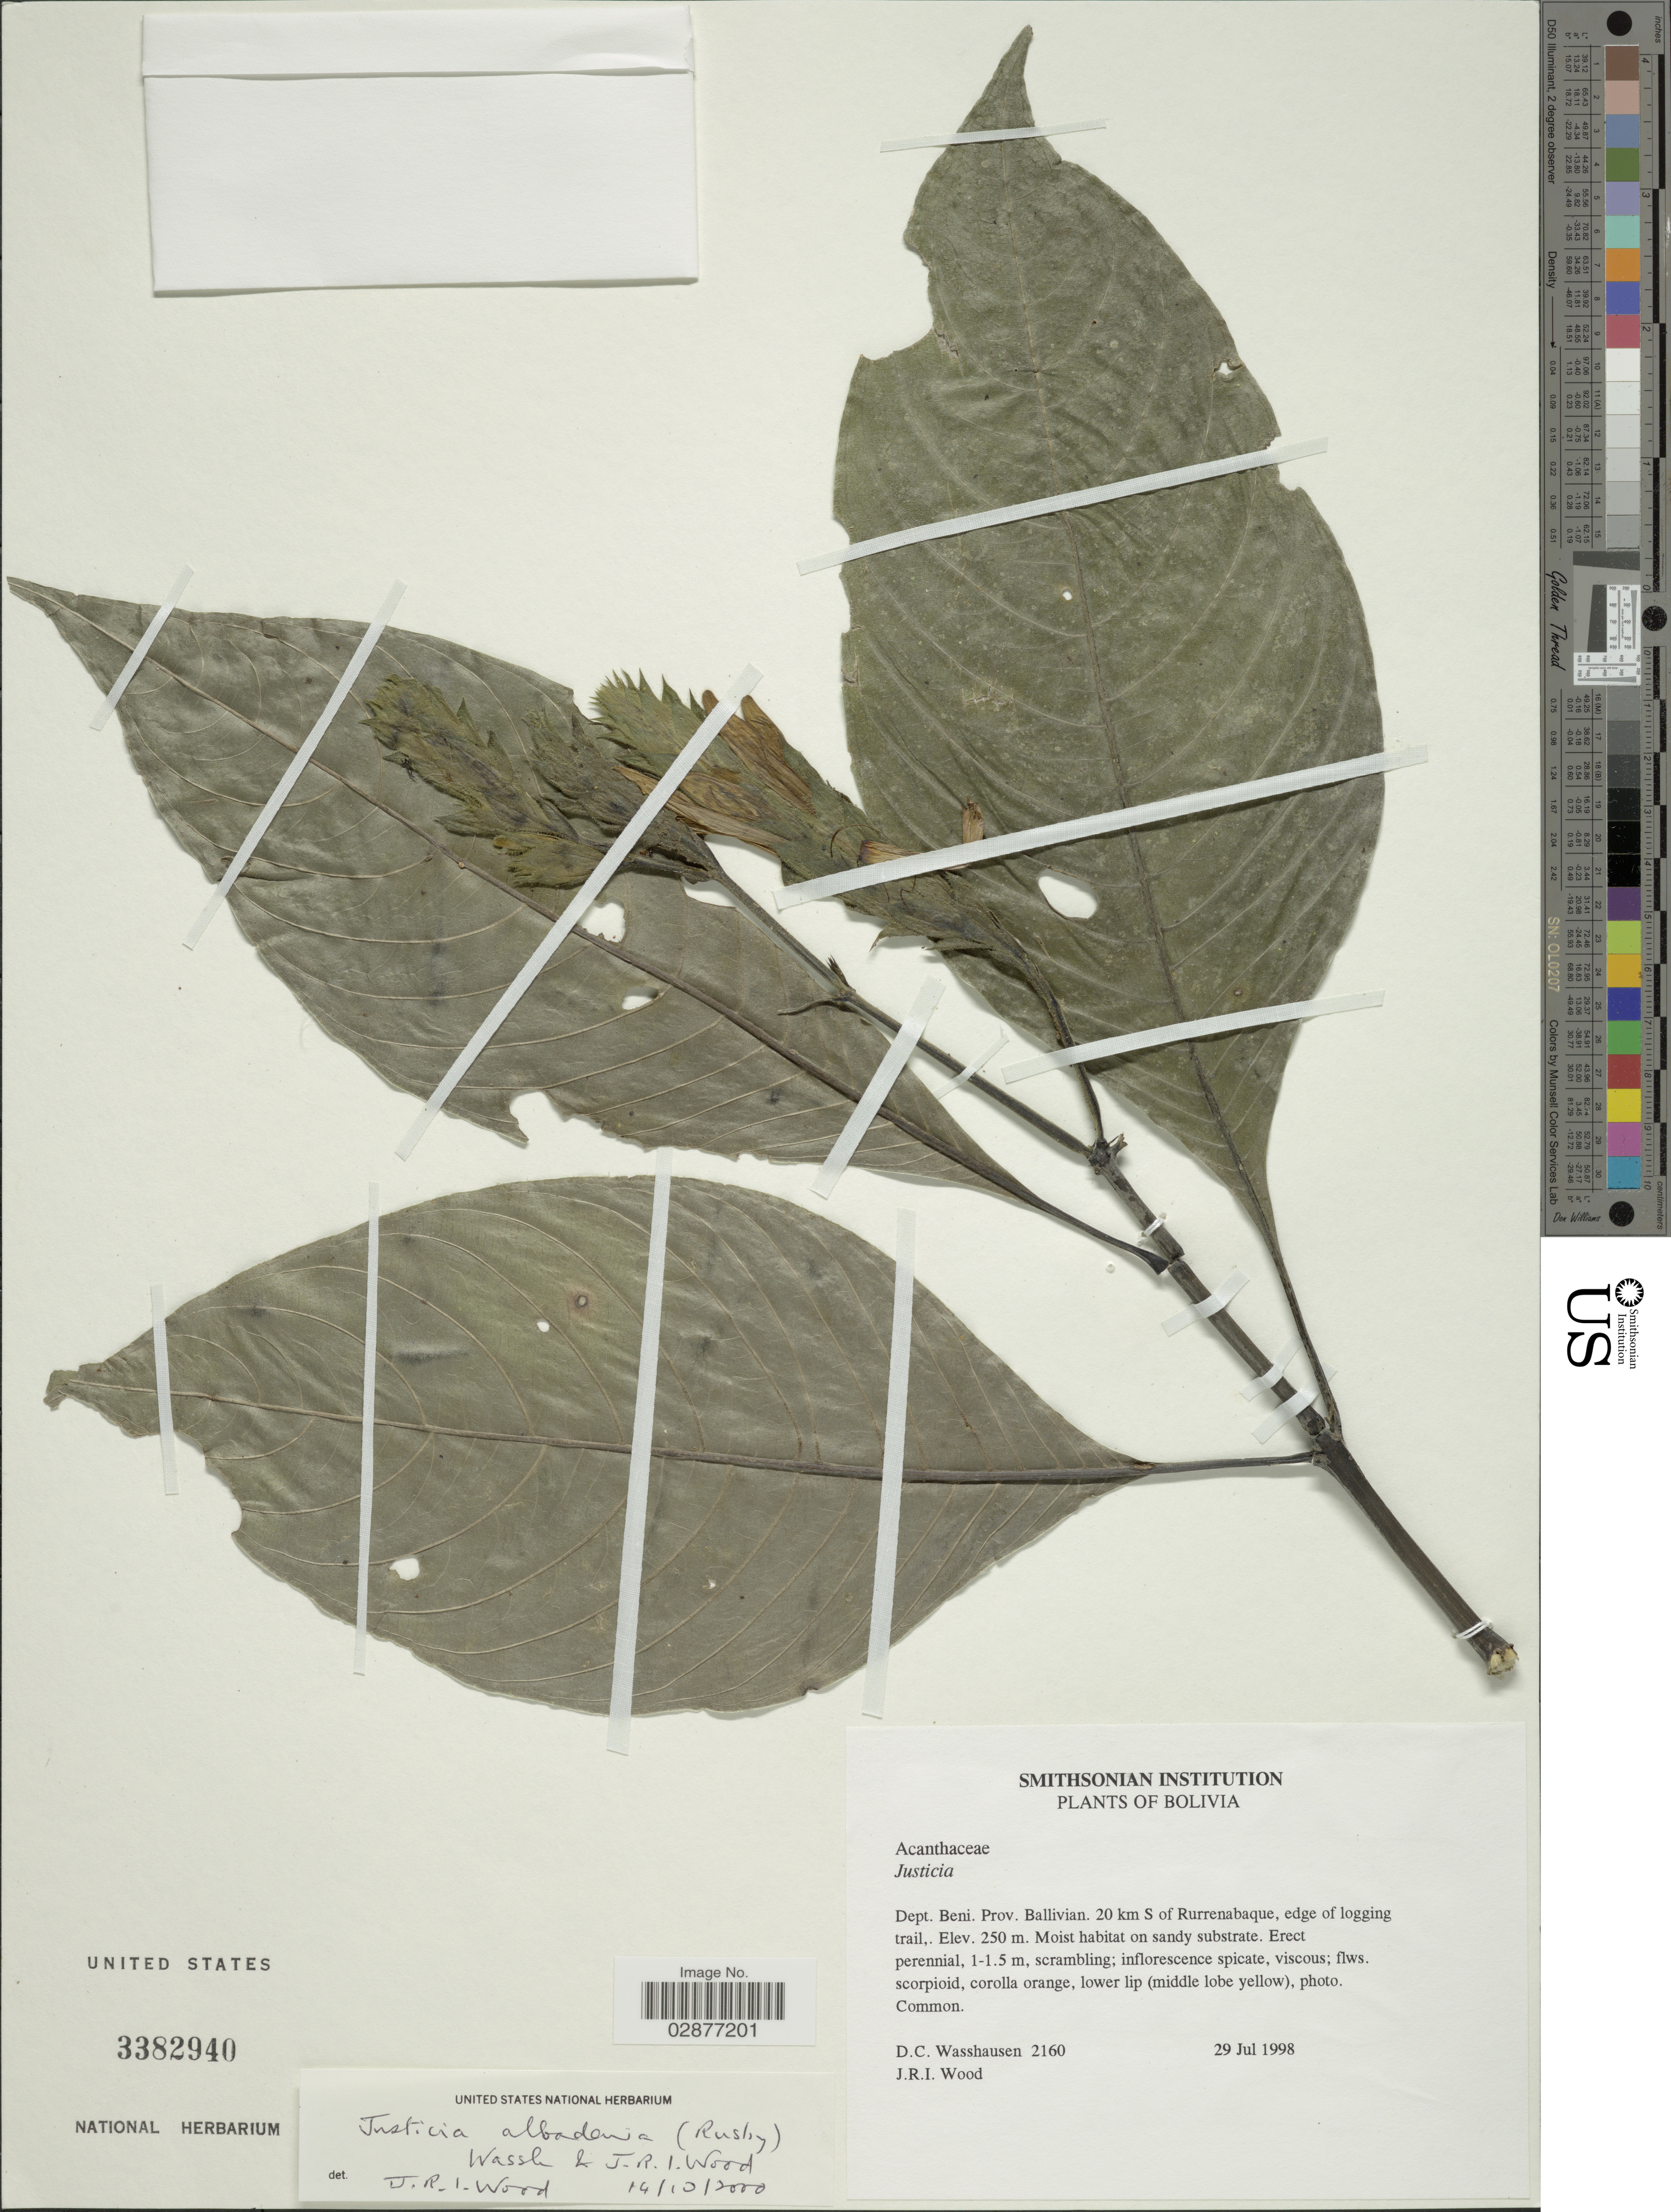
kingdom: Plantae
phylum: Tracheophyta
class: Magnoliopsida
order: Lamiales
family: Acanthaceae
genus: Justicia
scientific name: Justicia albadenia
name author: (Rusby) Wassh. & J.R.I. Wood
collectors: D. C. Wasshausen & J. R. I. Wood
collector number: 2160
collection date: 1998-07-29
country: Bolivia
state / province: Beni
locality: Dept. Beni. Prov. Ballivian. 20 km S of Rurrenabaque.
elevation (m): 250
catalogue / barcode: US 3382940